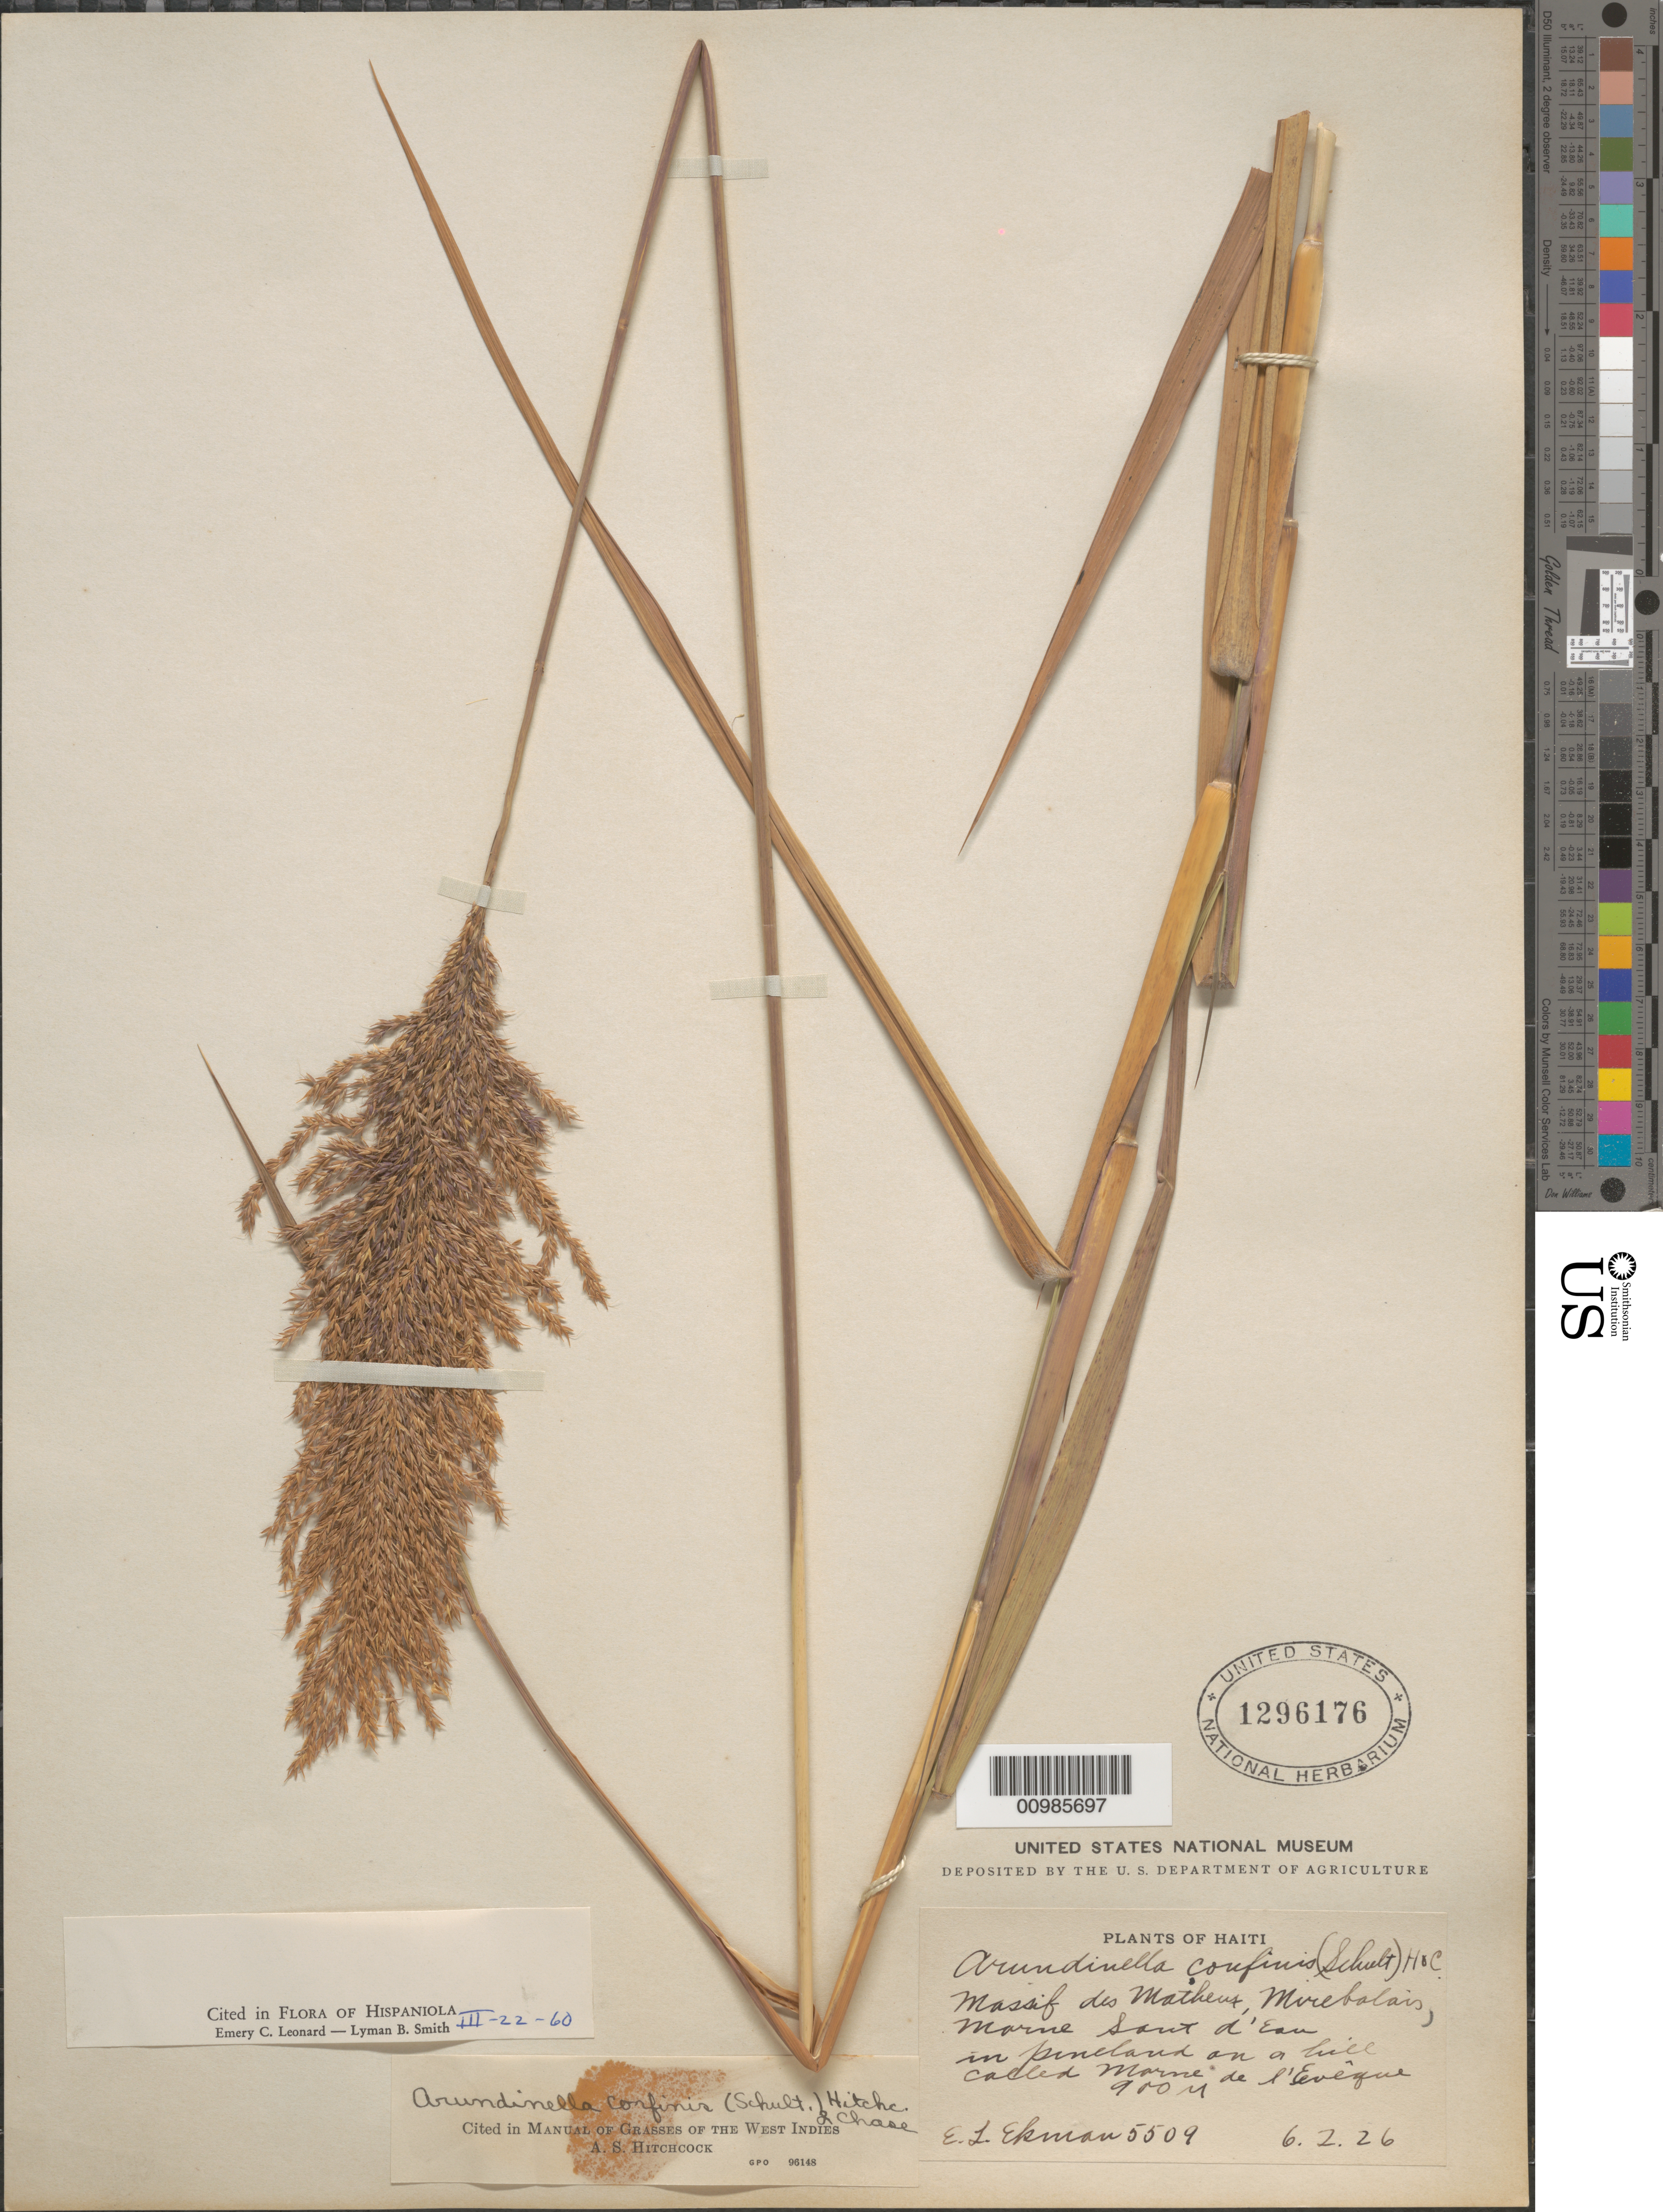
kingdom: Plantae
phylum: Tracheophyta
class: Liliopsida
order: Poales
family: Poaceae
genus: Arundinella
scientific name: Arundinella hispida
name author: (Humb. & Bonpl. ex Willd.) Kuntze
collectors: E. L. Ekman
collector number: H 5509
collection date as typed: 06 Feb 1926 or 02 Jun 1926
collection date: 1926-02-06 or 1926-06-02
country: Haiti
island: Hispaniola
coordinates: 0 N, 0 E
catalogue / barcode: US 1296176